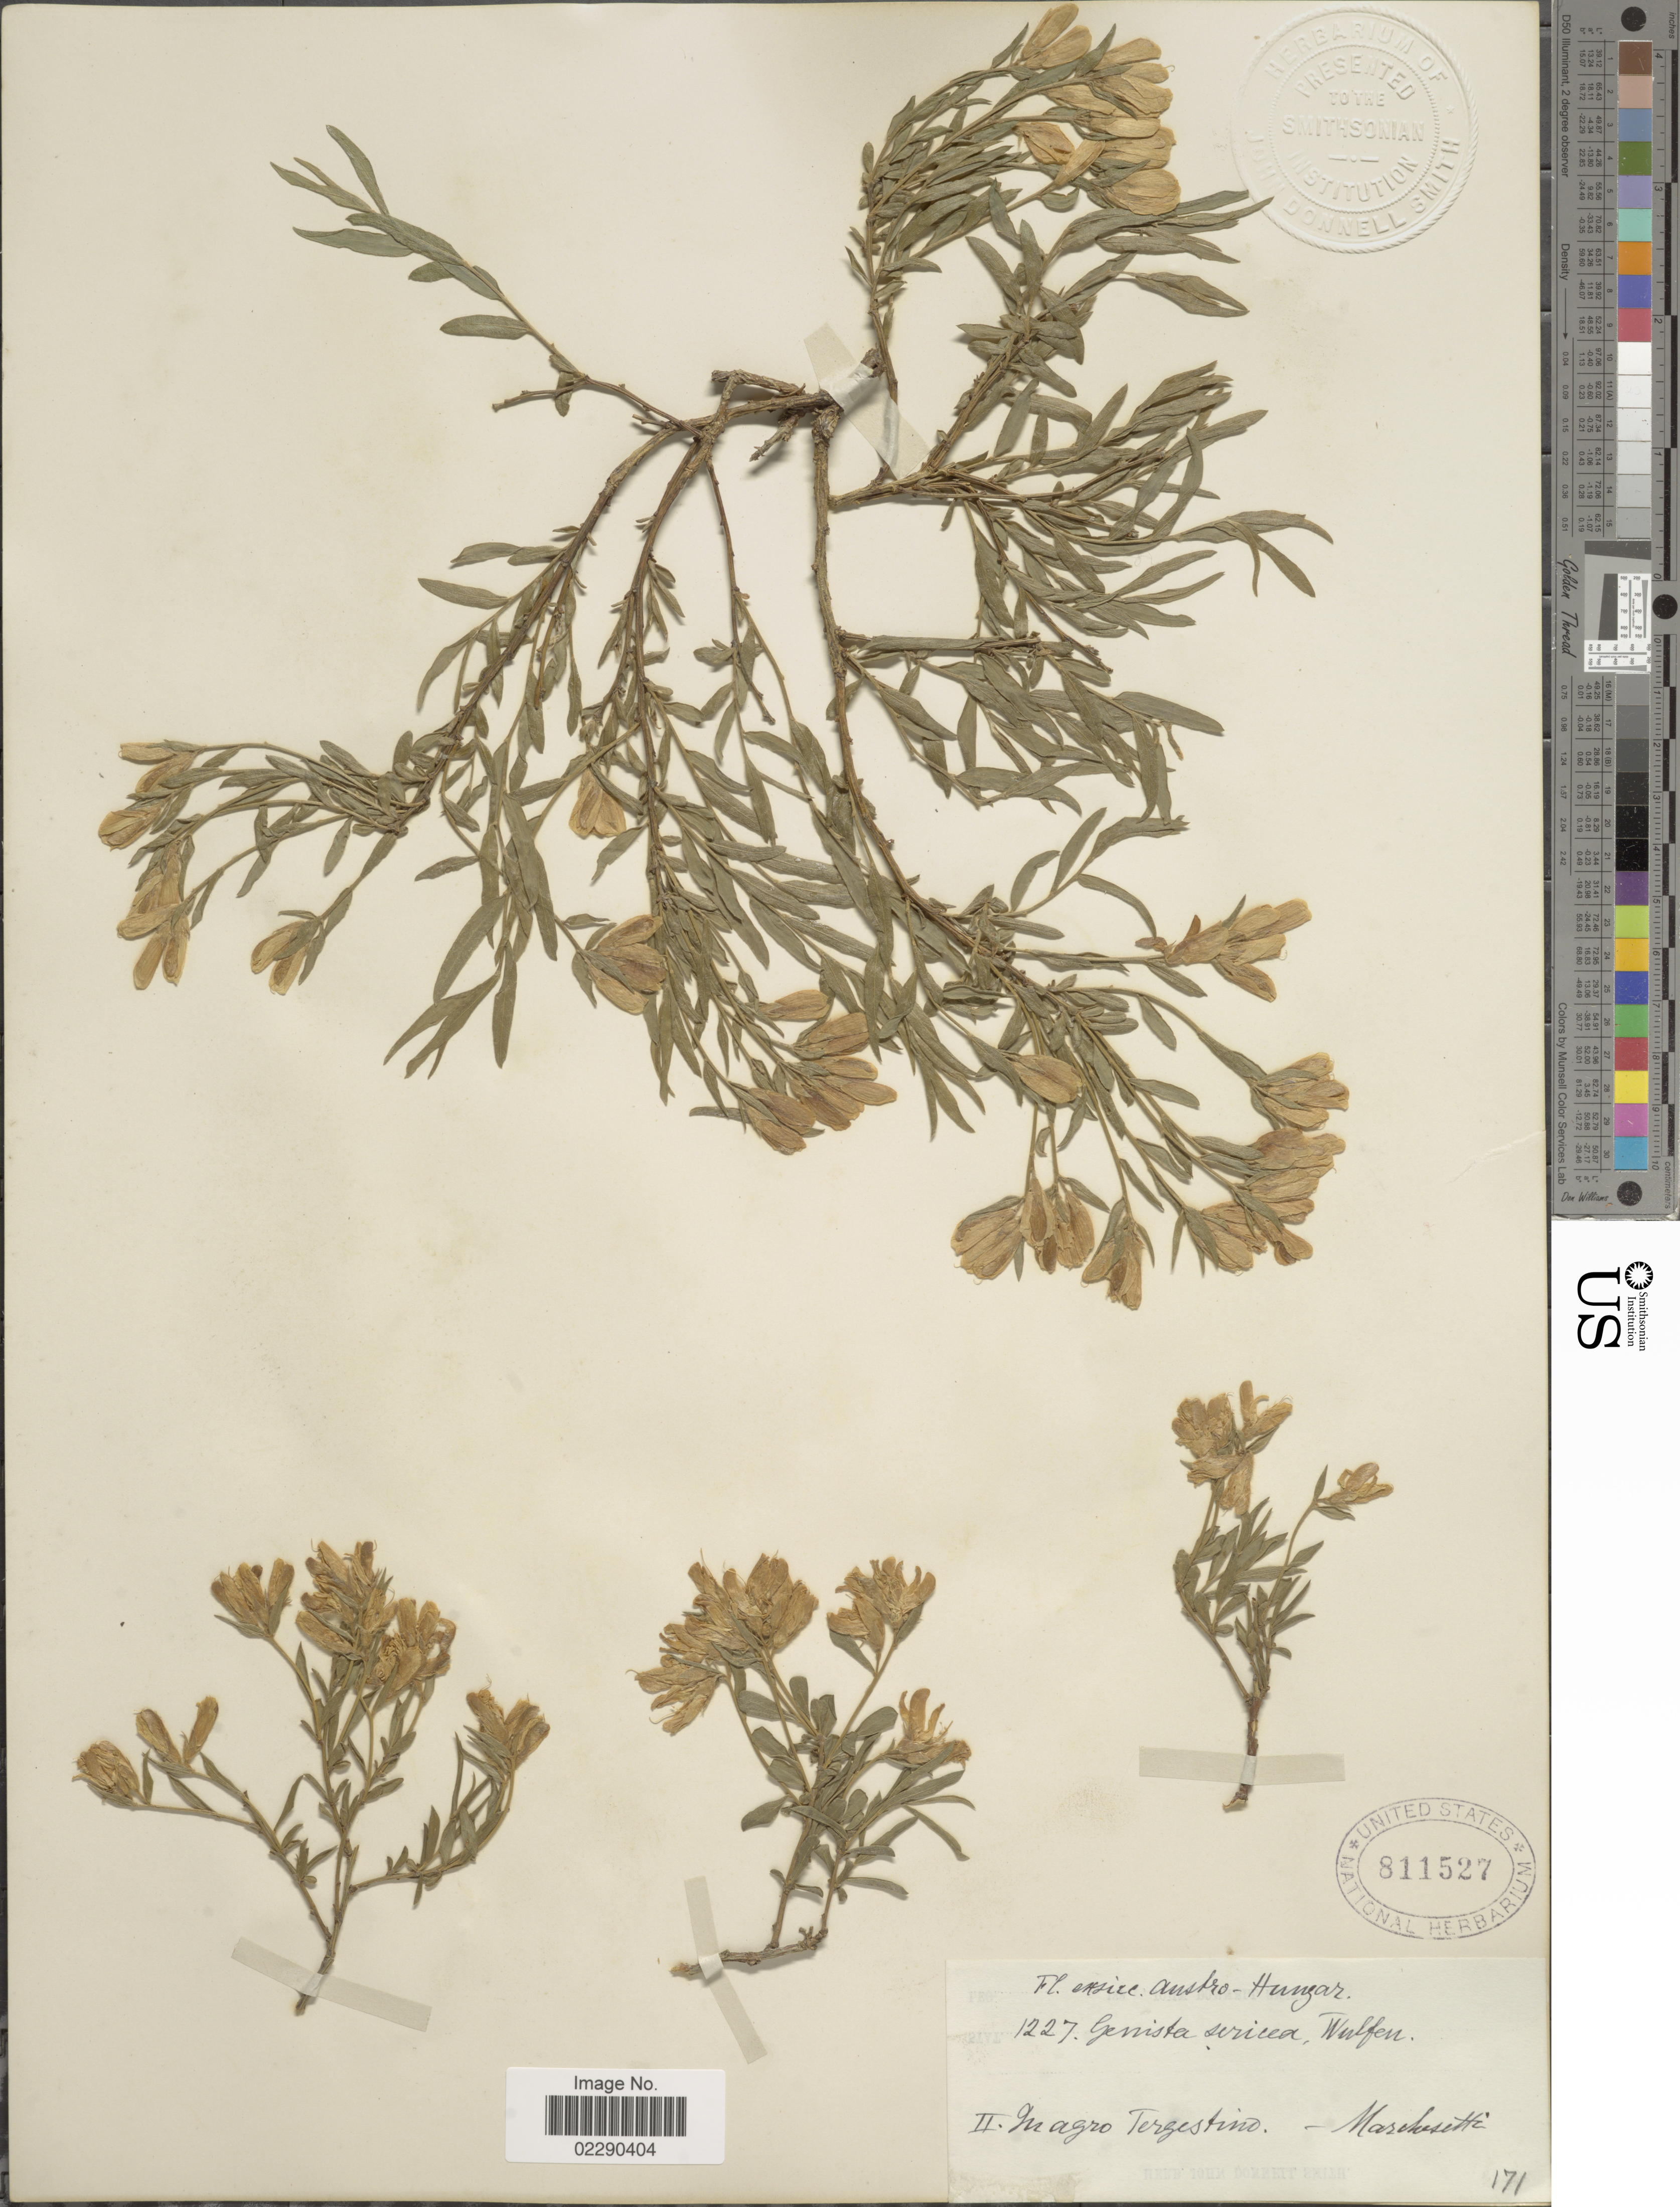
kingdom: Plantae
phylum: Tracheophyta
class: Magnoliopsida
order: Fabales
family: Fabaceae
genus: Genista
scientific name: Genista sericea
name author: Wulfen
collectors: -. Marchesetti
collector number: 1227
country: Italy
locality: Austro-Hungarica, Magro Tergestino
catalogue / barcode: US 811527